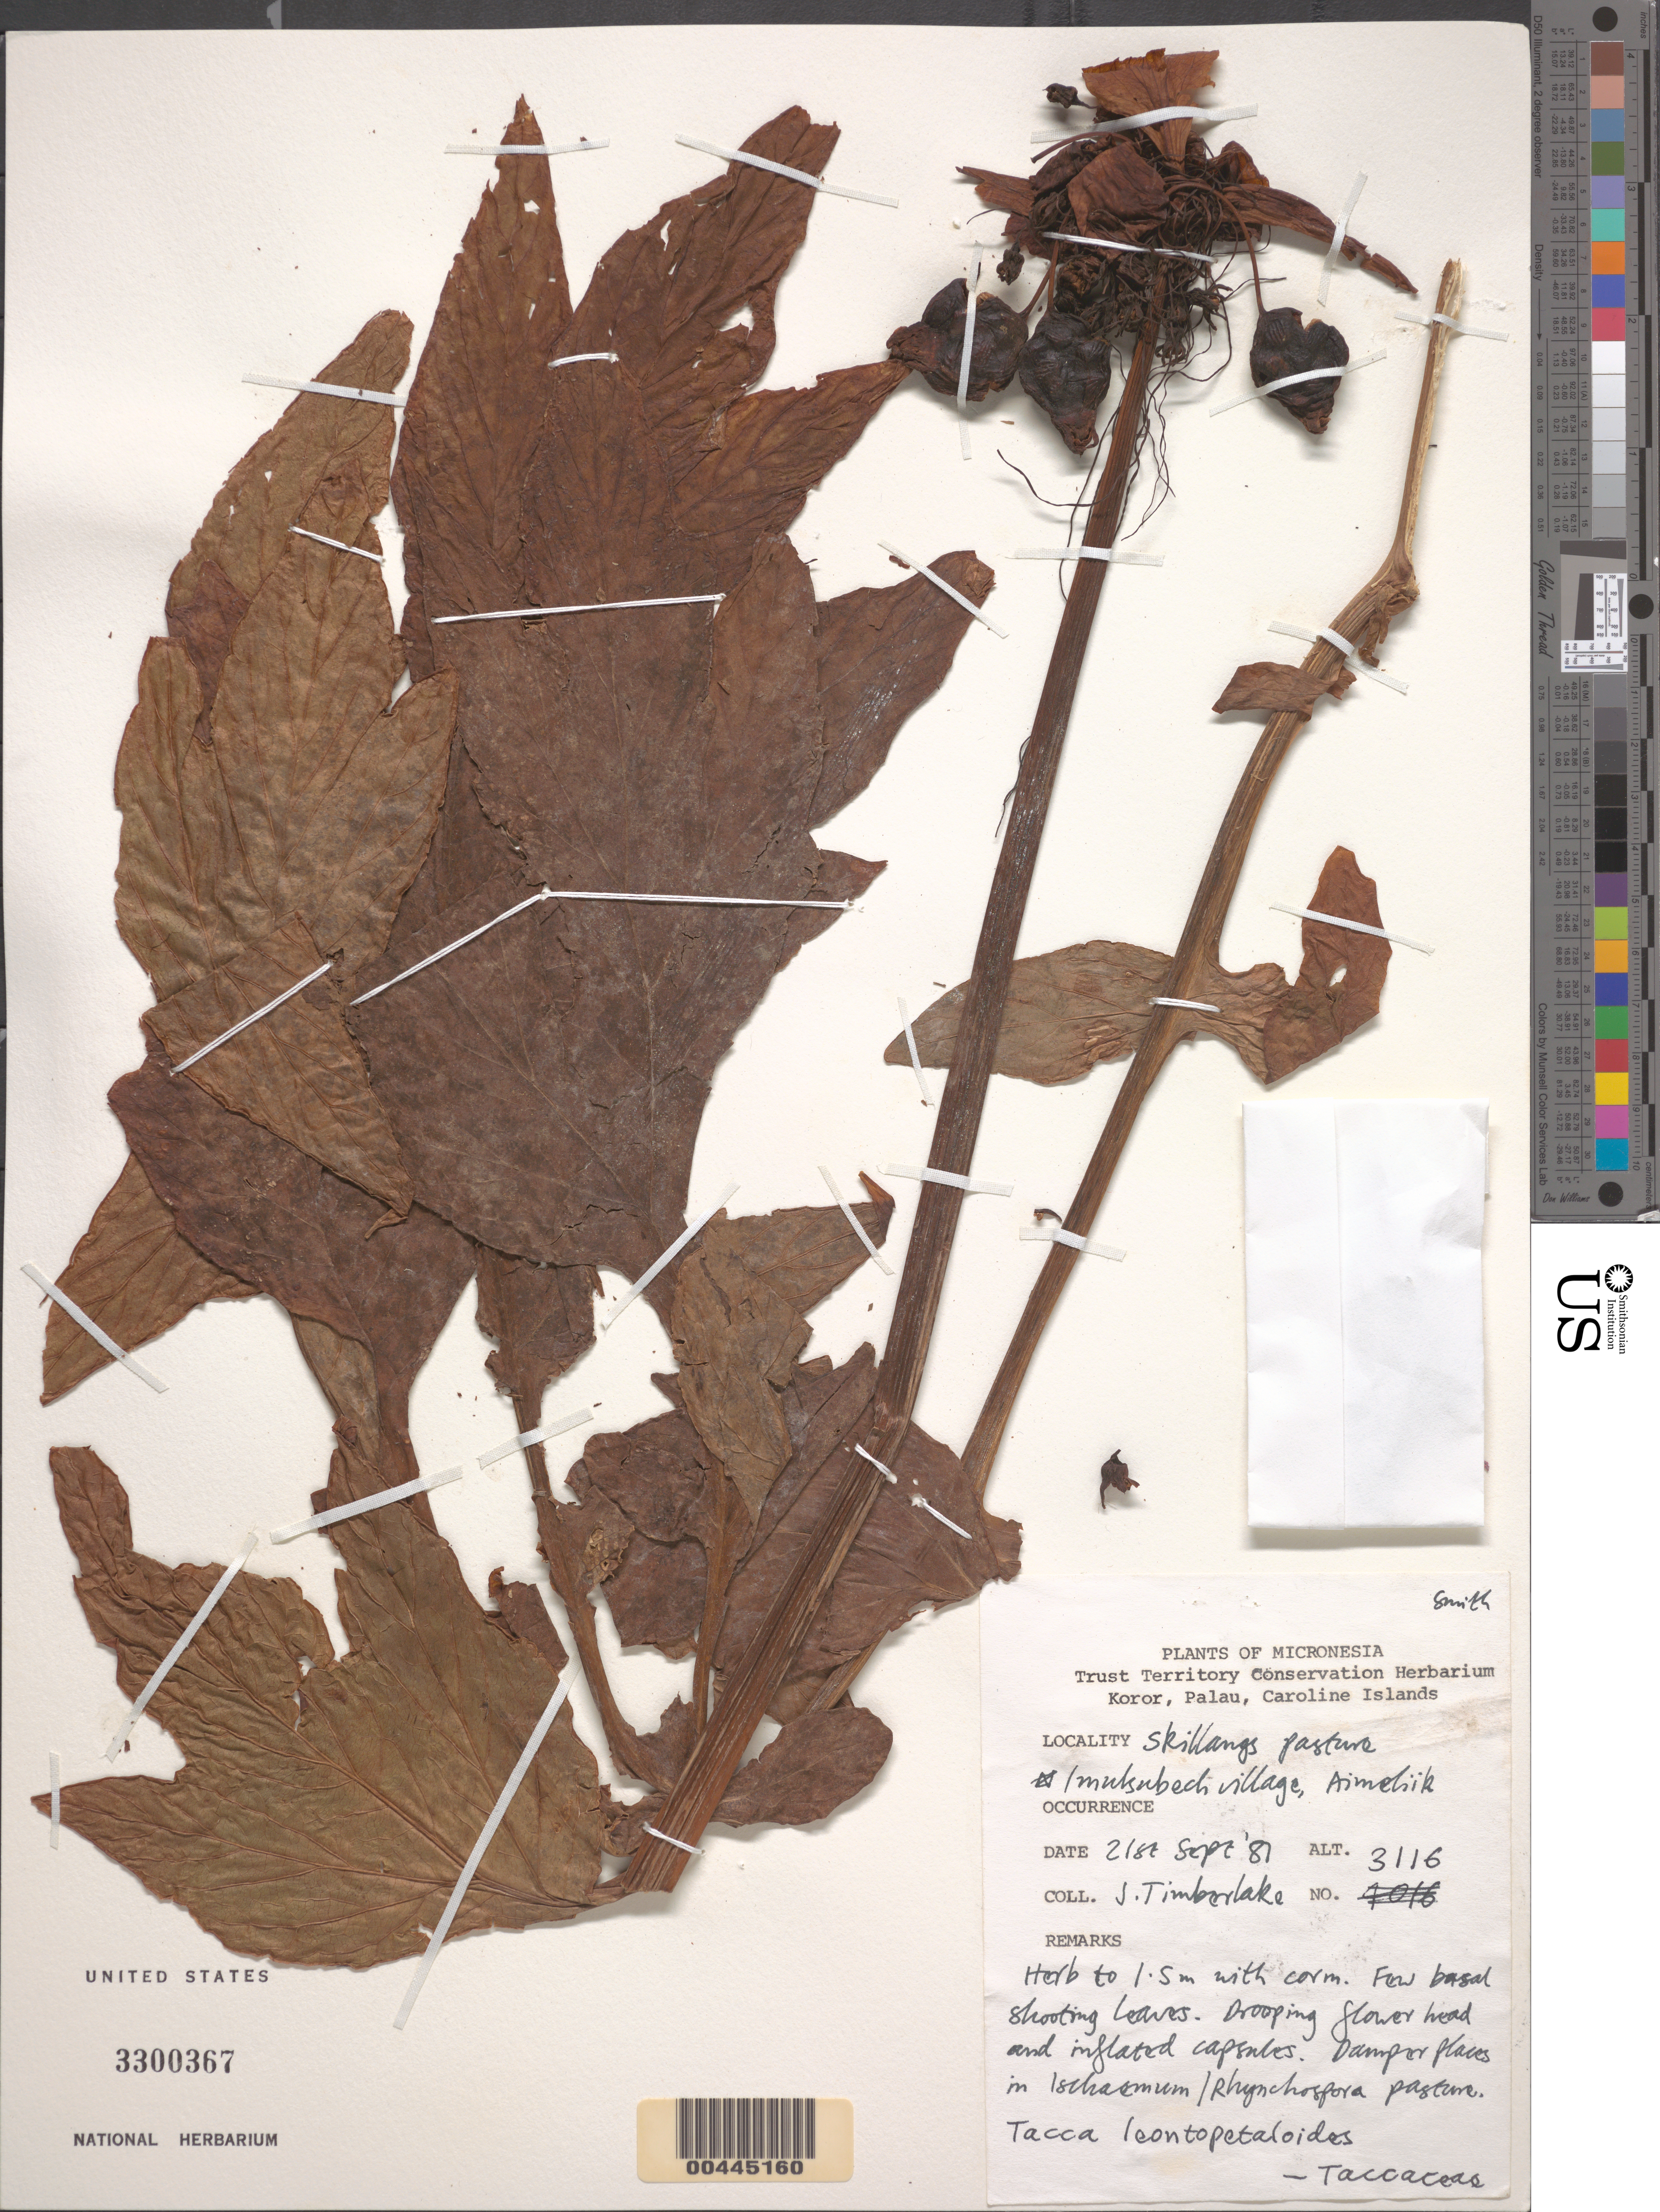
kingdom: Plantae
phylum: Tracheophyta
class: Liliopsida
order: Dioscoreales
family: Dioscoreaceae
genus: Tacca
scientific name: Tacca leontopetaloides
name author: (L.) Kuntze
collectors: J. Timberlake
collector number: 3116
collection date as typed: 21 Sep 1981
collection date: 1981-09-21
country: Palau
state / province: Aimeliik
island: Babeldaob [Babelthuap]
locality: Skillangs pasture, Mulenbech village, Aimelik. [state and island originally recorded as Koror, Koror I.]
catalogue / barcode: US 3300367